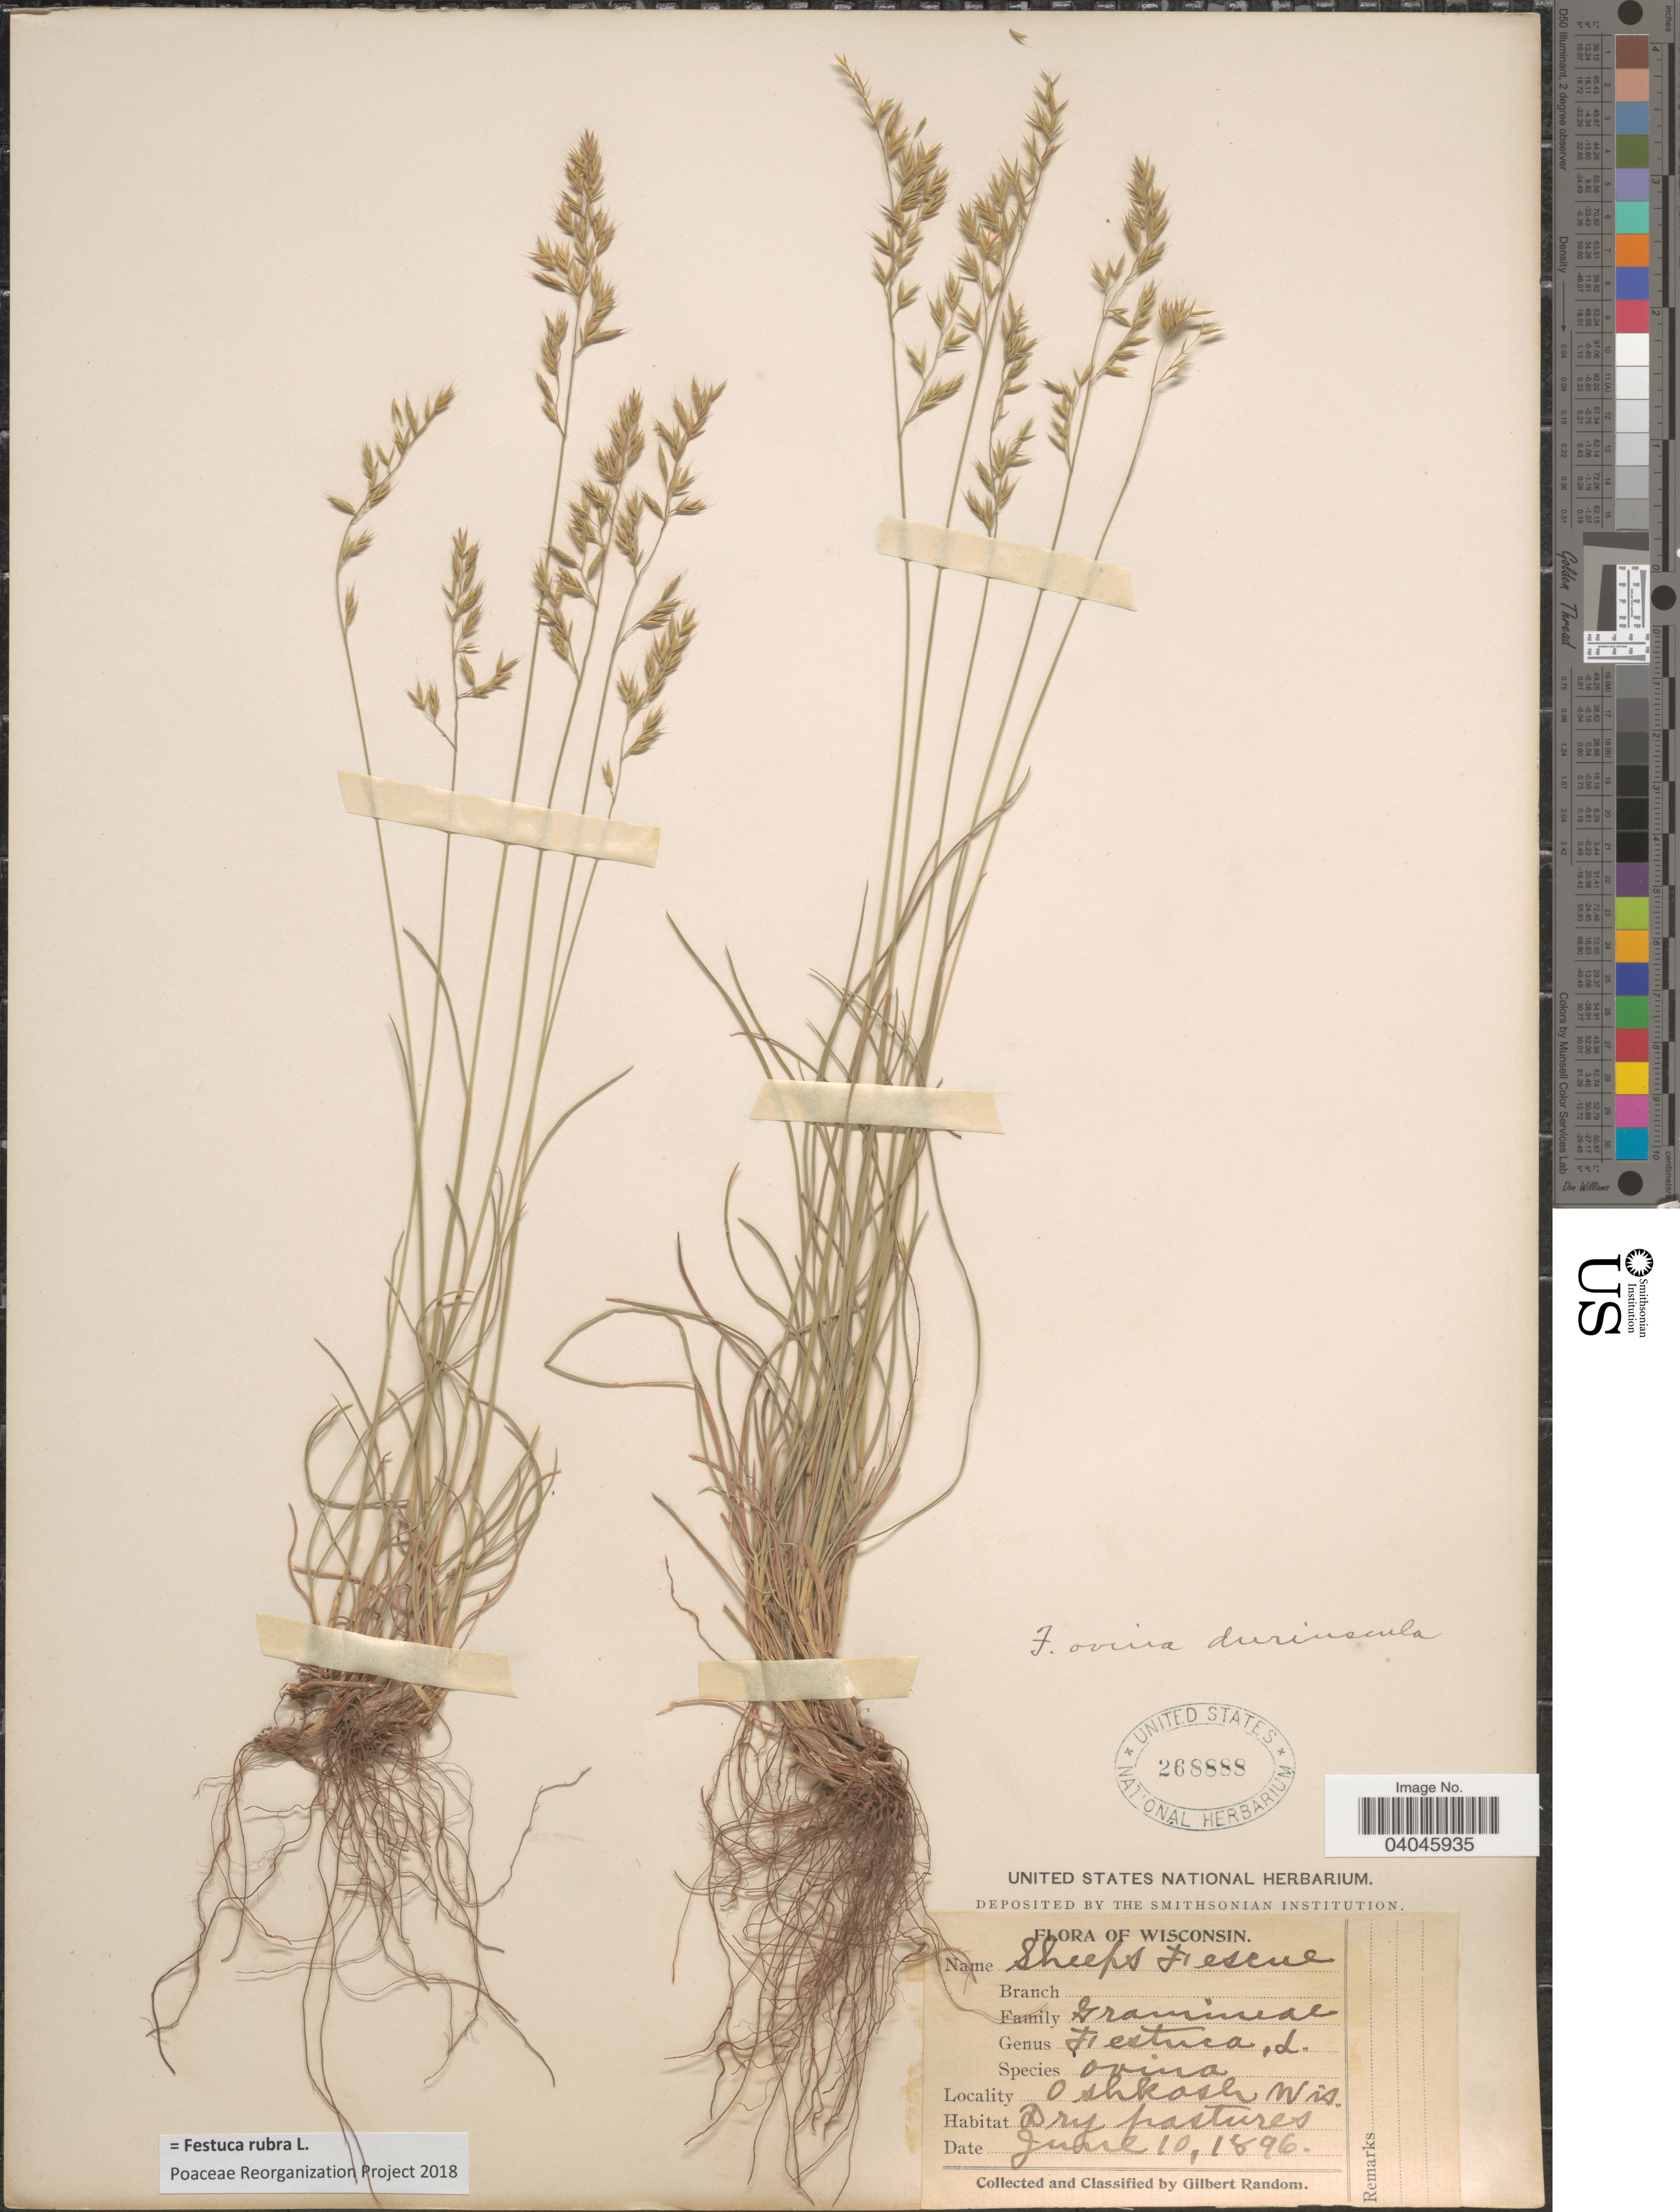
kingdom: Plantae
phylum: Tracheophyta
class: Liliopsida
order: Poales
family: Poaceae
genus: Festuca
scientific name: Festuca rubra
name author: L.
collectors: G. Random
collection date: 1896-06-10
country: United States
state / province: Wisconsin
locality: Oshkash.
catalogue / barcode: US 268888